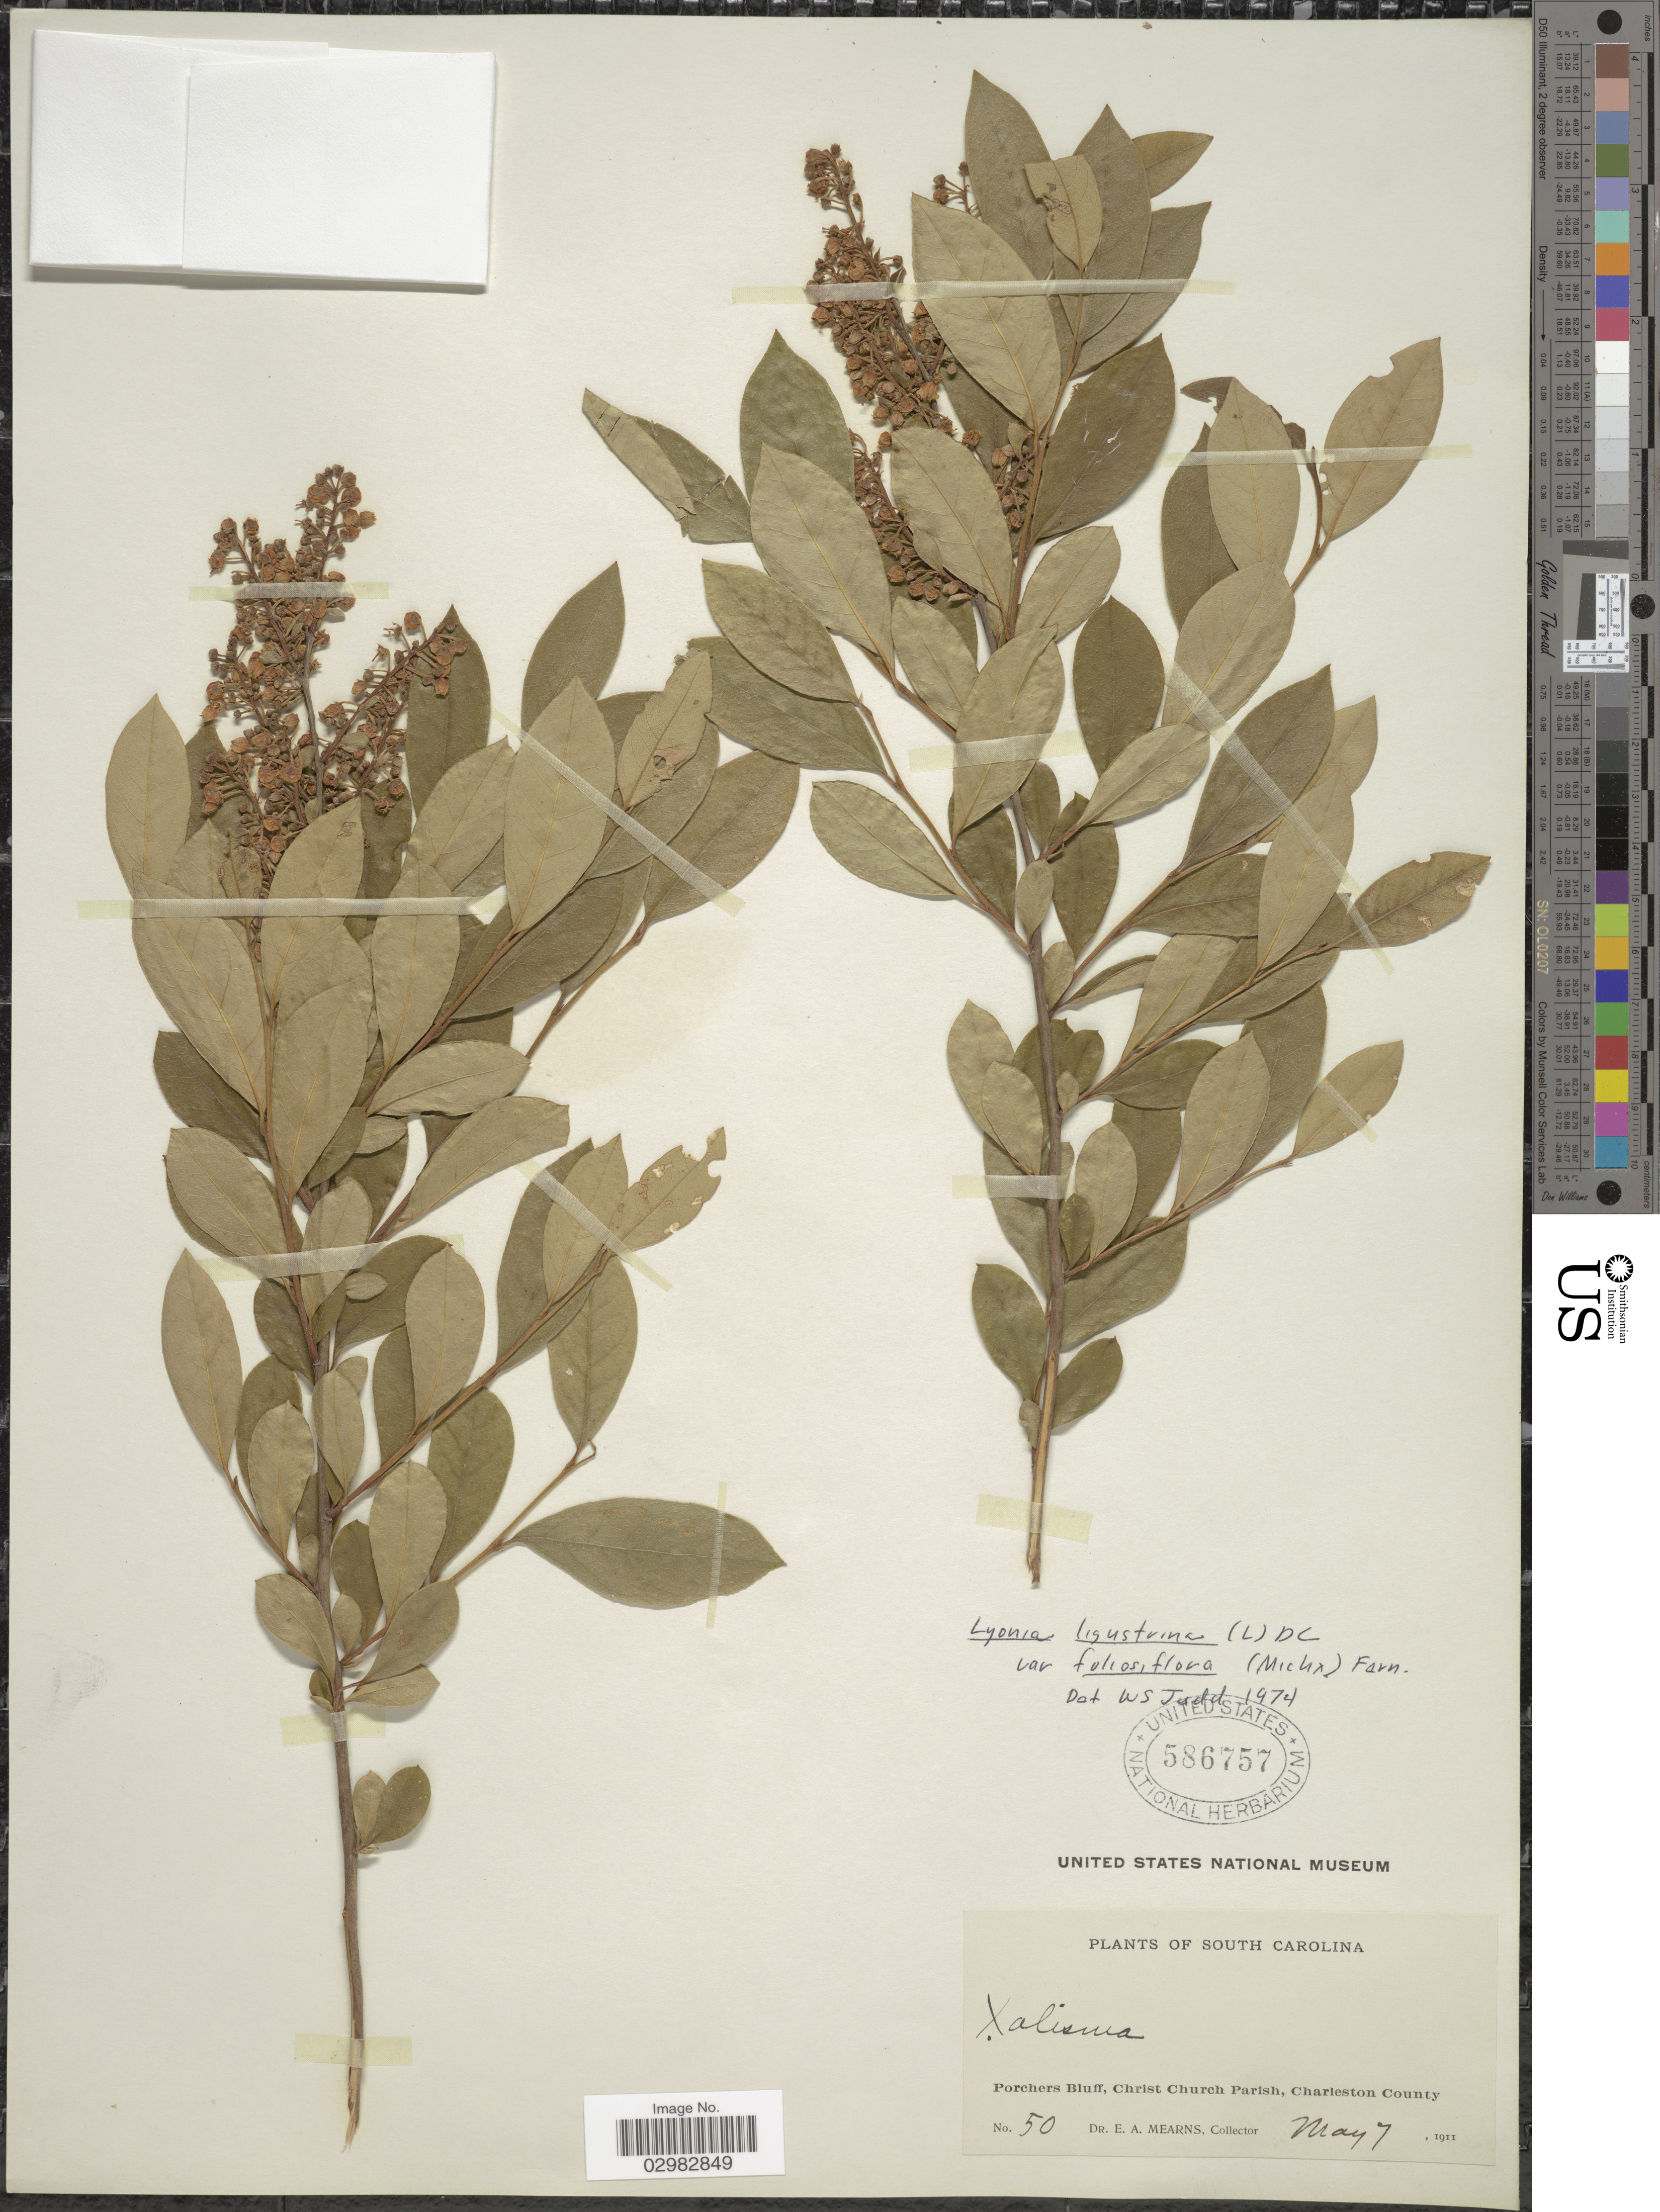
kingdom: Plantae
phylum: Tracheophyta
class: Magnoliopsida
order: Ericales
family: Ericaceae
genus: Lyonia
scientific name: Lyonia ligustrina var. foliosiflora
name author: (Michx.) Fernald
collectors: E. A. Mearns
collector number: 50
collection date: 1911-05-07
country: United States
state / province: South Carolina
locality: Porchers Bluff, Christ Church Parish, Charleston County.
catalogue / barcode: US 586757